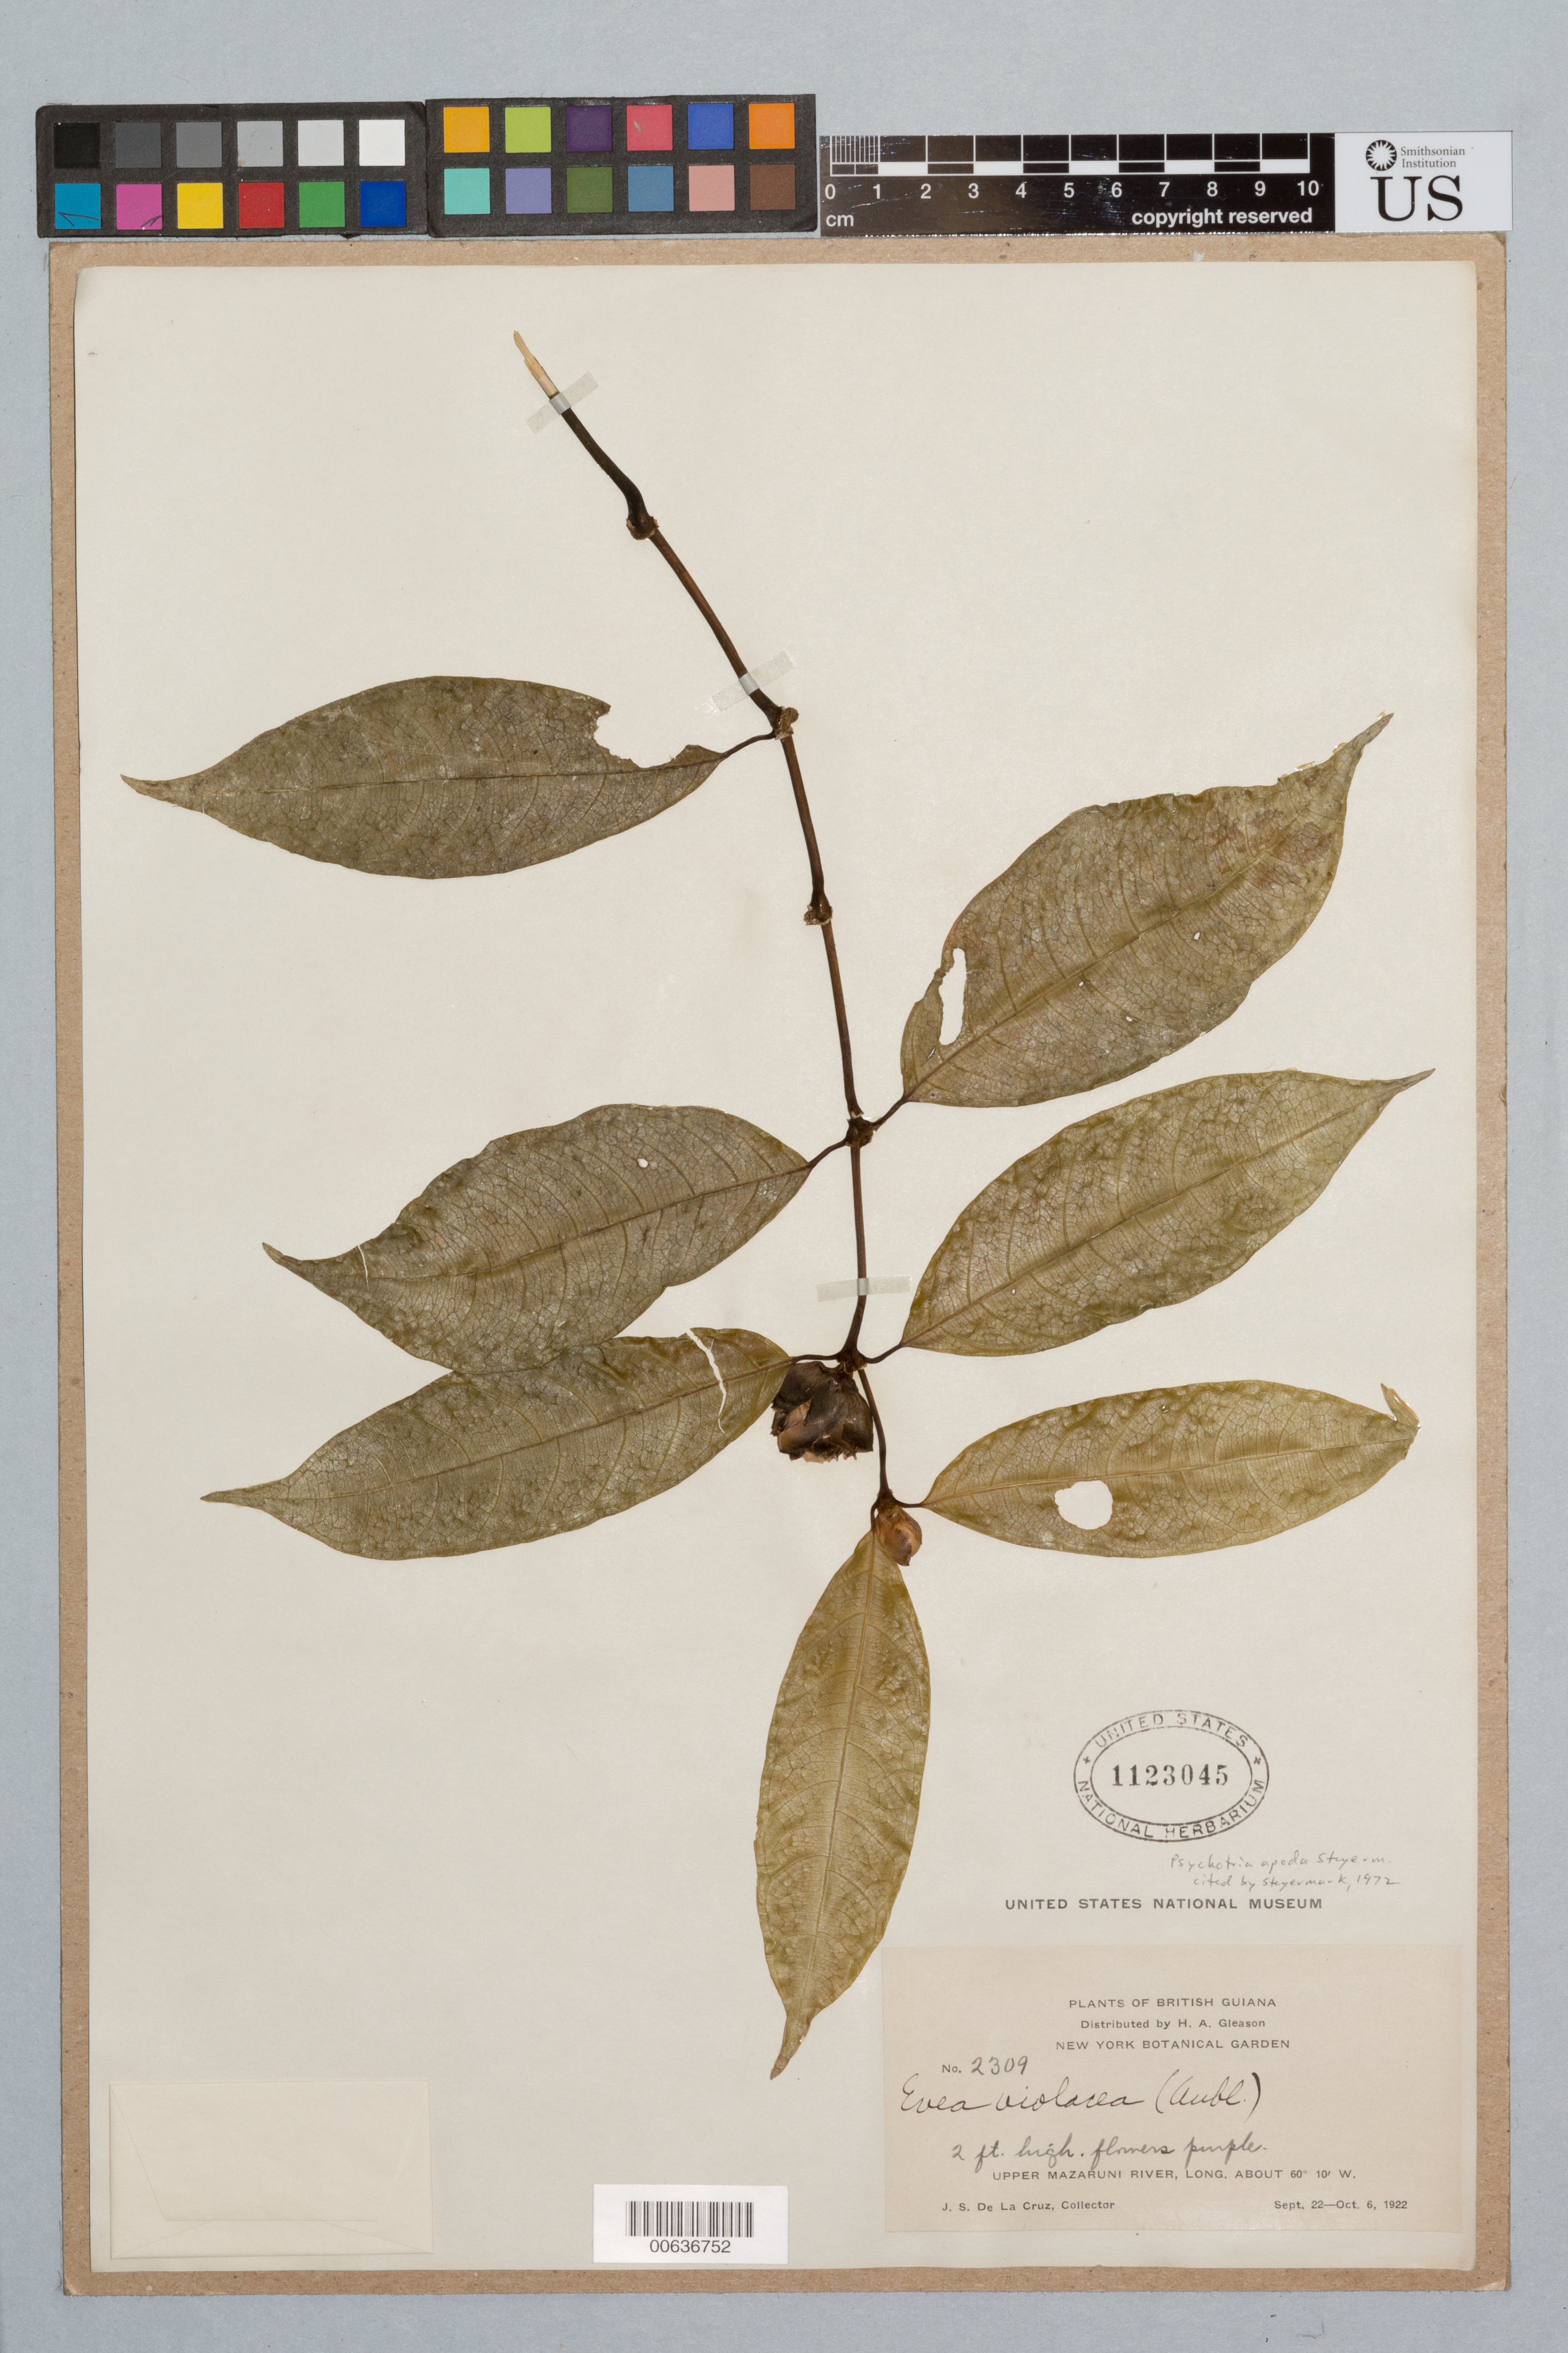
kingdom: Plantae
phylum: Tracheophyta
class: Magnoliopsida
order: Gentianales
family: Rubiaceae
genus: Palicourea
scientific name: Palicourea apoda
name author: (Steyerm.) Delprete & J.H. Kirkbr.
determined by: Kirkbride, J. H., Jr.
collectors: J. S. de la Cruz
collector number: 2309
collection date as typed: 22-Sep-22 to 6-Oct-22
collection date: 1922-09-22/1922-10-06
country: Guyana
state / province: Cuyuni-Mazaruni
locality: Upper Mazaruni R.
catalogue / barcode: US 1123045